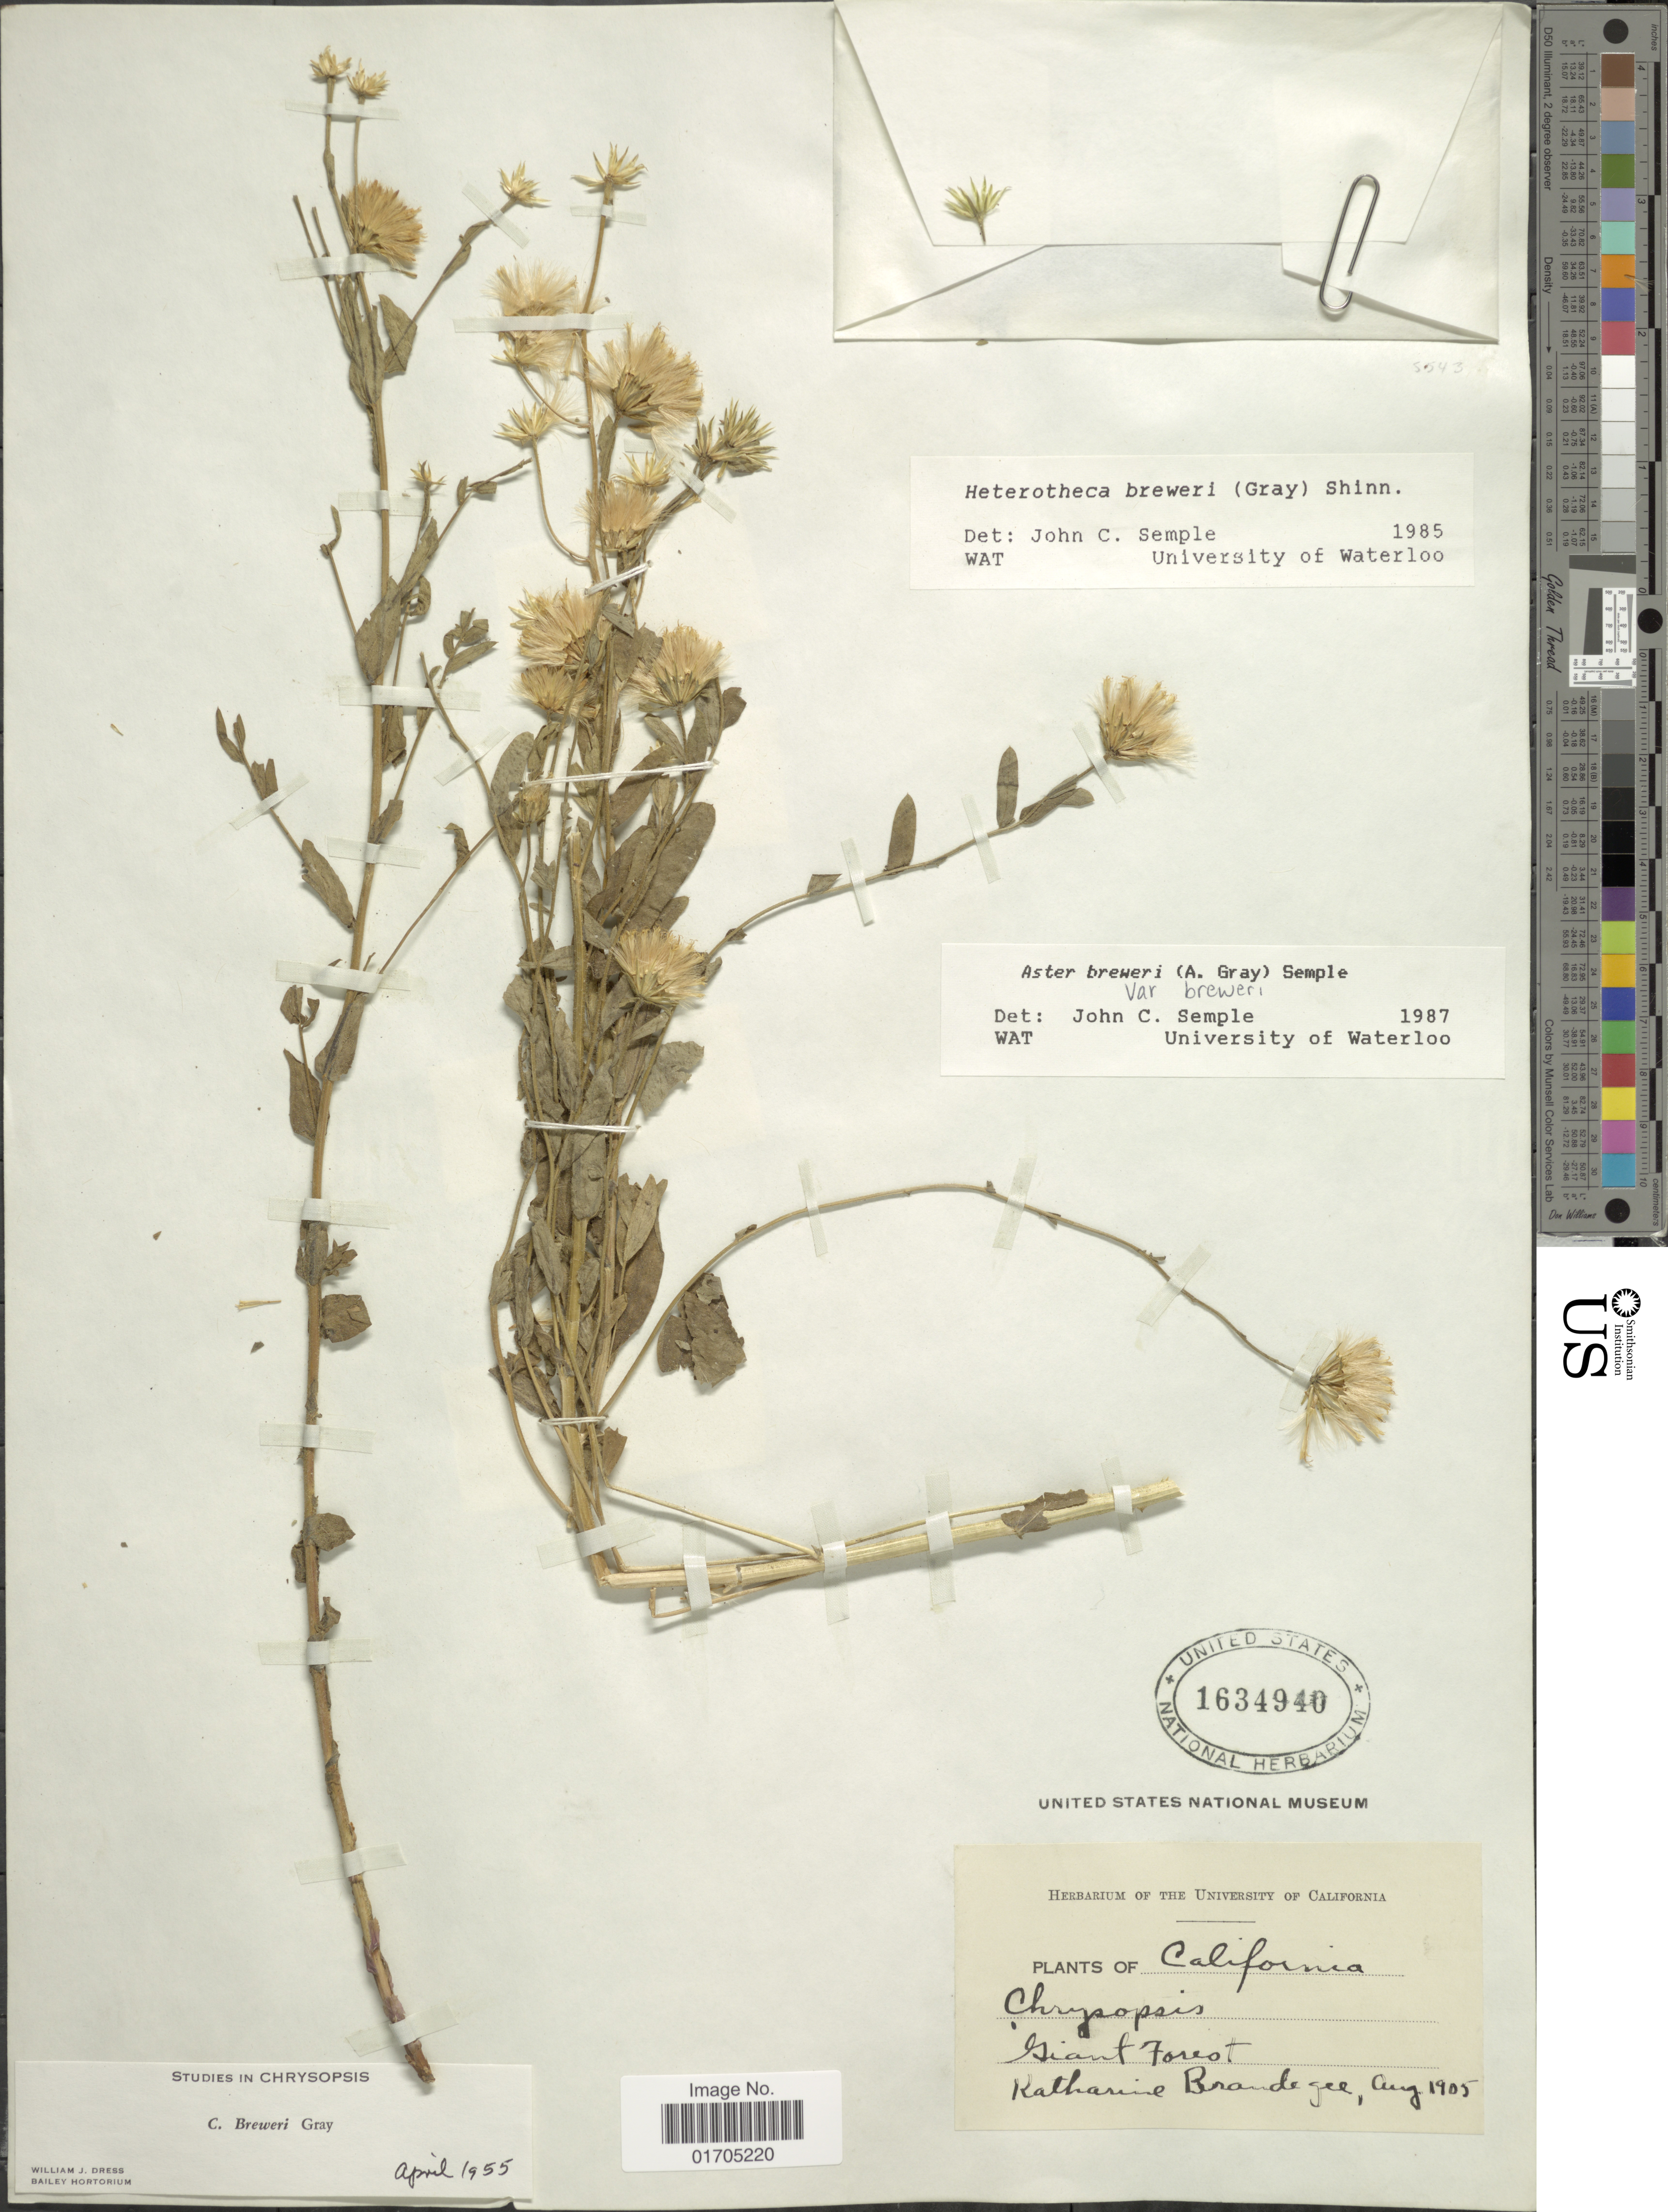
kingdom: Plantae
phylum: Tracheophyta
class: Magnoliopsida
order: Asterales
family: Asteraceae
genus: Eucephalus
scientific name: Eucephalus breweri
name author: (A. Gray) G.L. Nesom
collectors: M. K. Brandegee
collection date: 1905-08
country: United States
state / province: California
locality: Giant Forest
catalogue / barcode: US 1634940